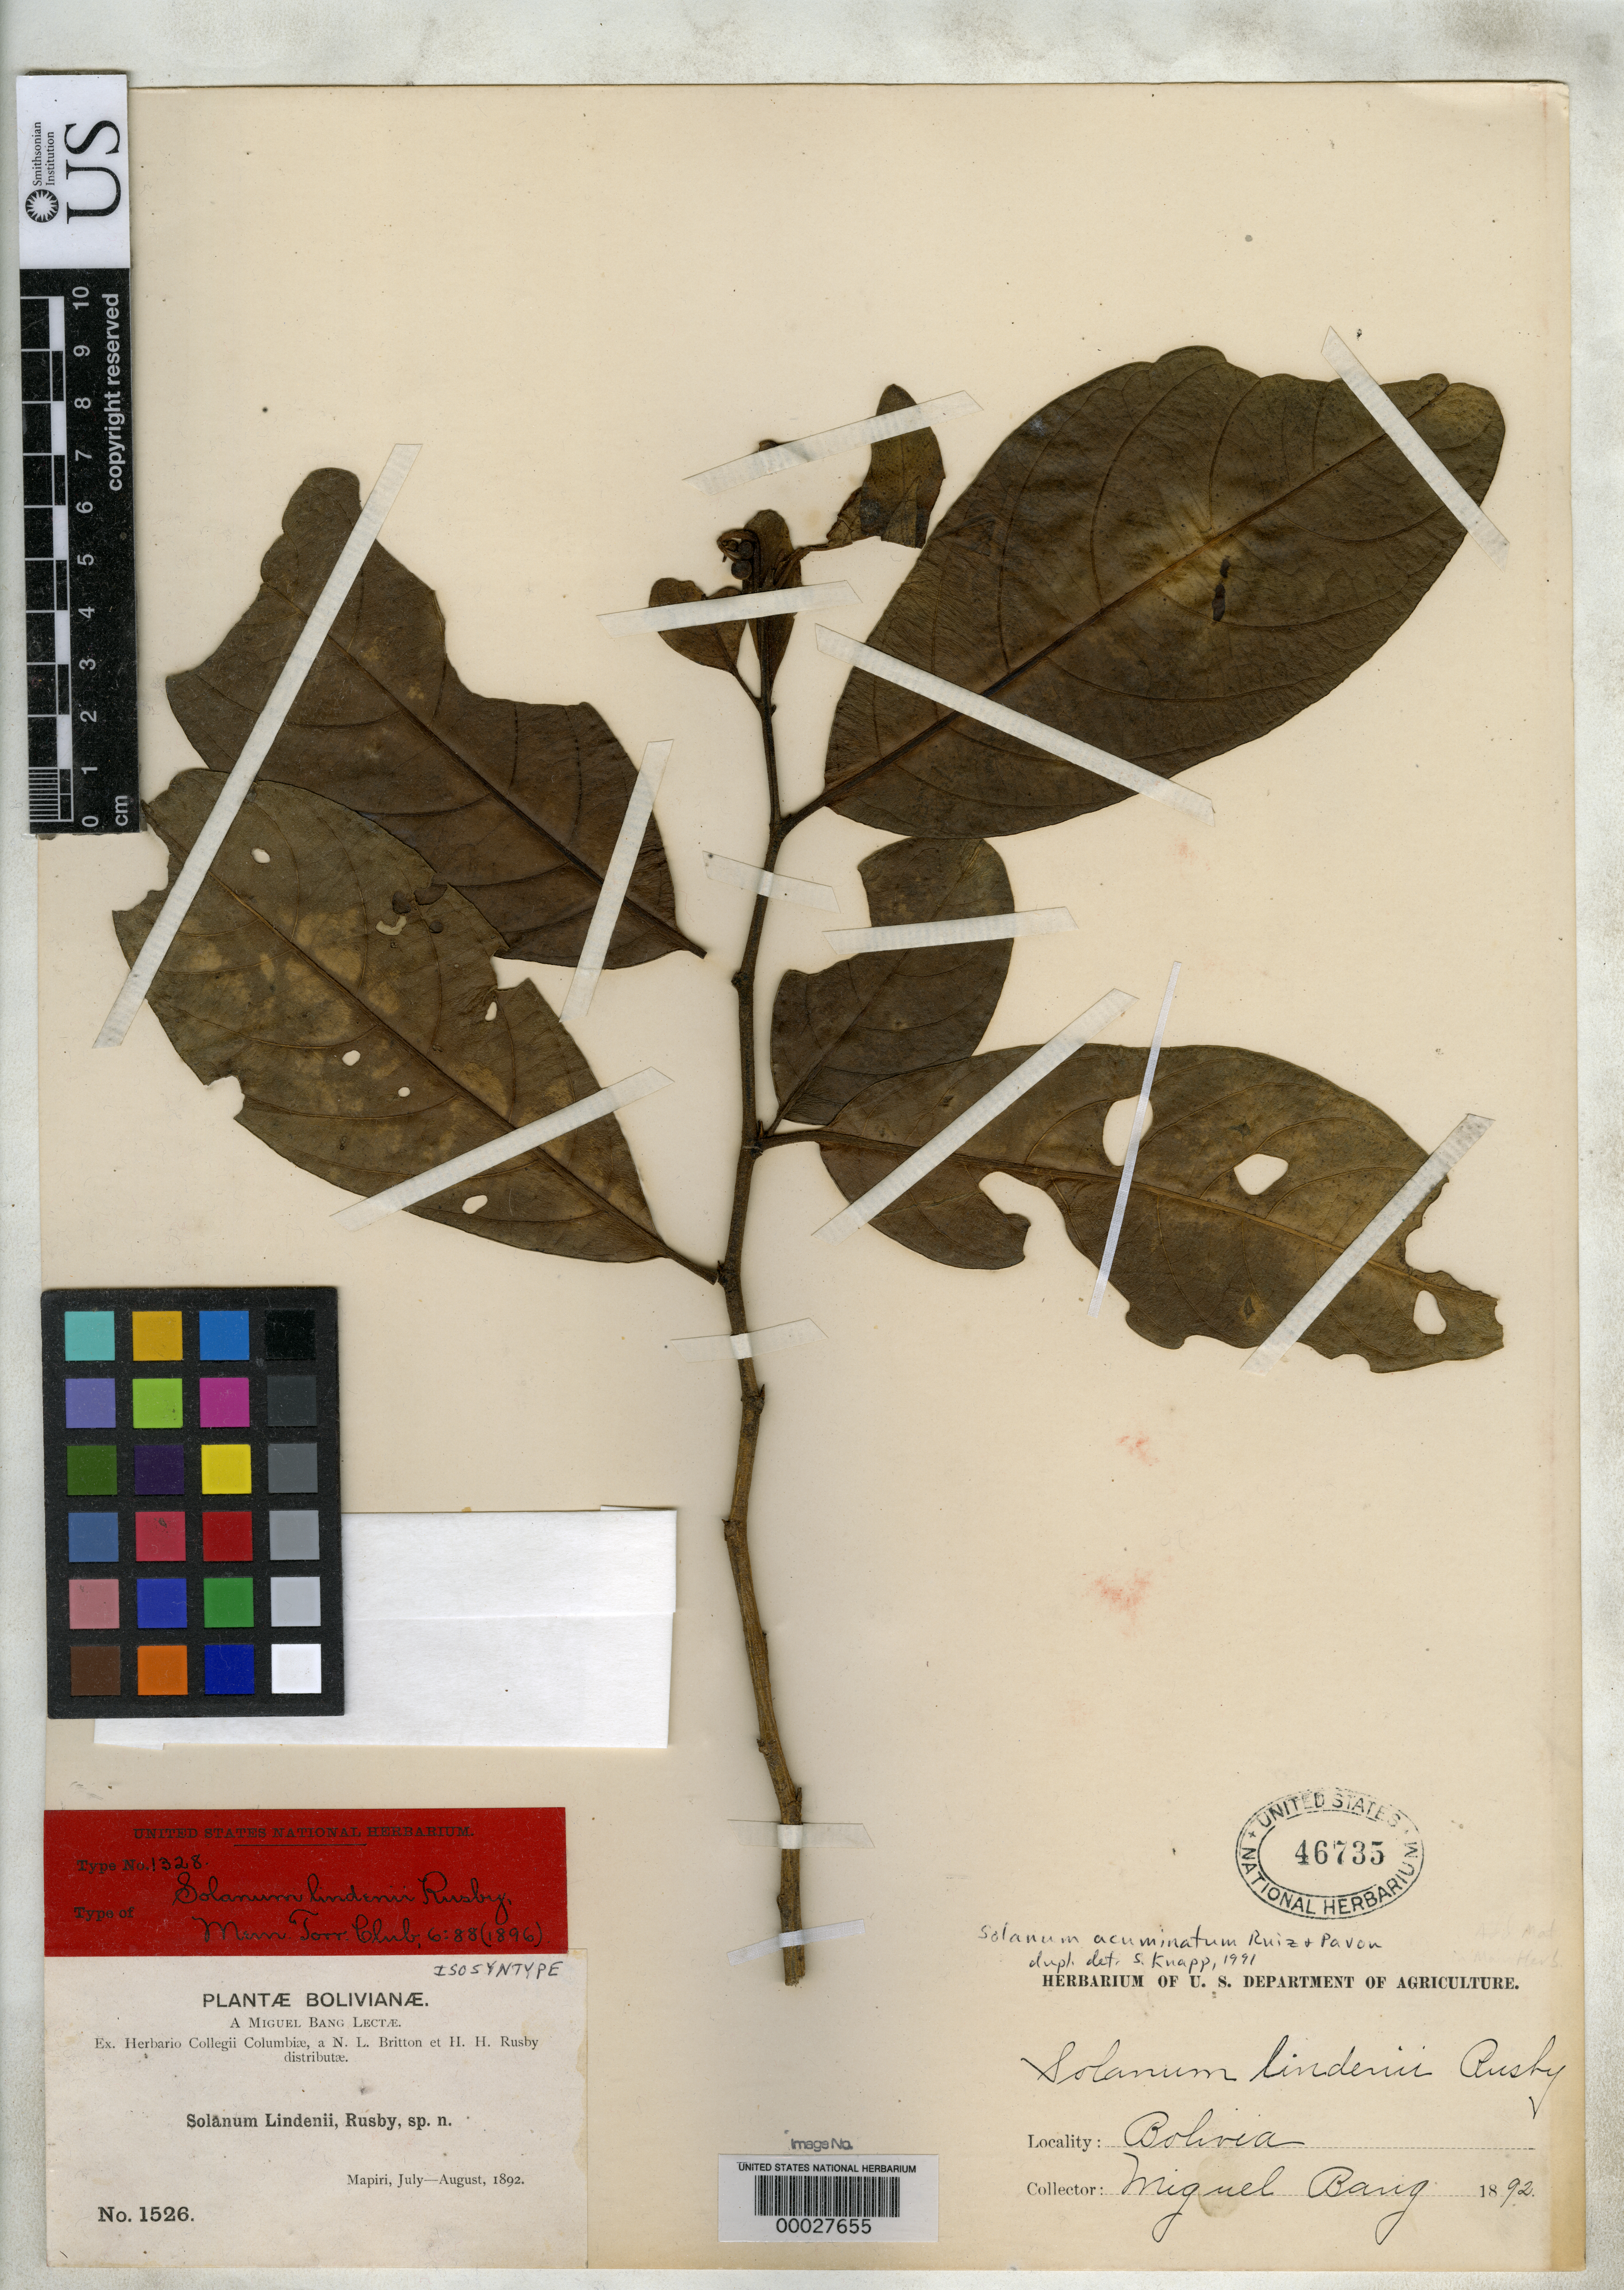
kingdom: Plantae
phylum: Tracheophyta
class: Magnoliopsida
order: Solanales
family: Solanaceae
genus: Solanum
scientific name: Solanum lindenii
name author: Rusby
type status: Isotype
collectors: M. Bang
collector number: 1526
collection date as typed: Jul 1892 to -- Aug 1892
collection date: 1892-07/1892-08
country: Bolivia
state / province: La Paz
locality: Mapiri.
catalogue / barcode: US 46735